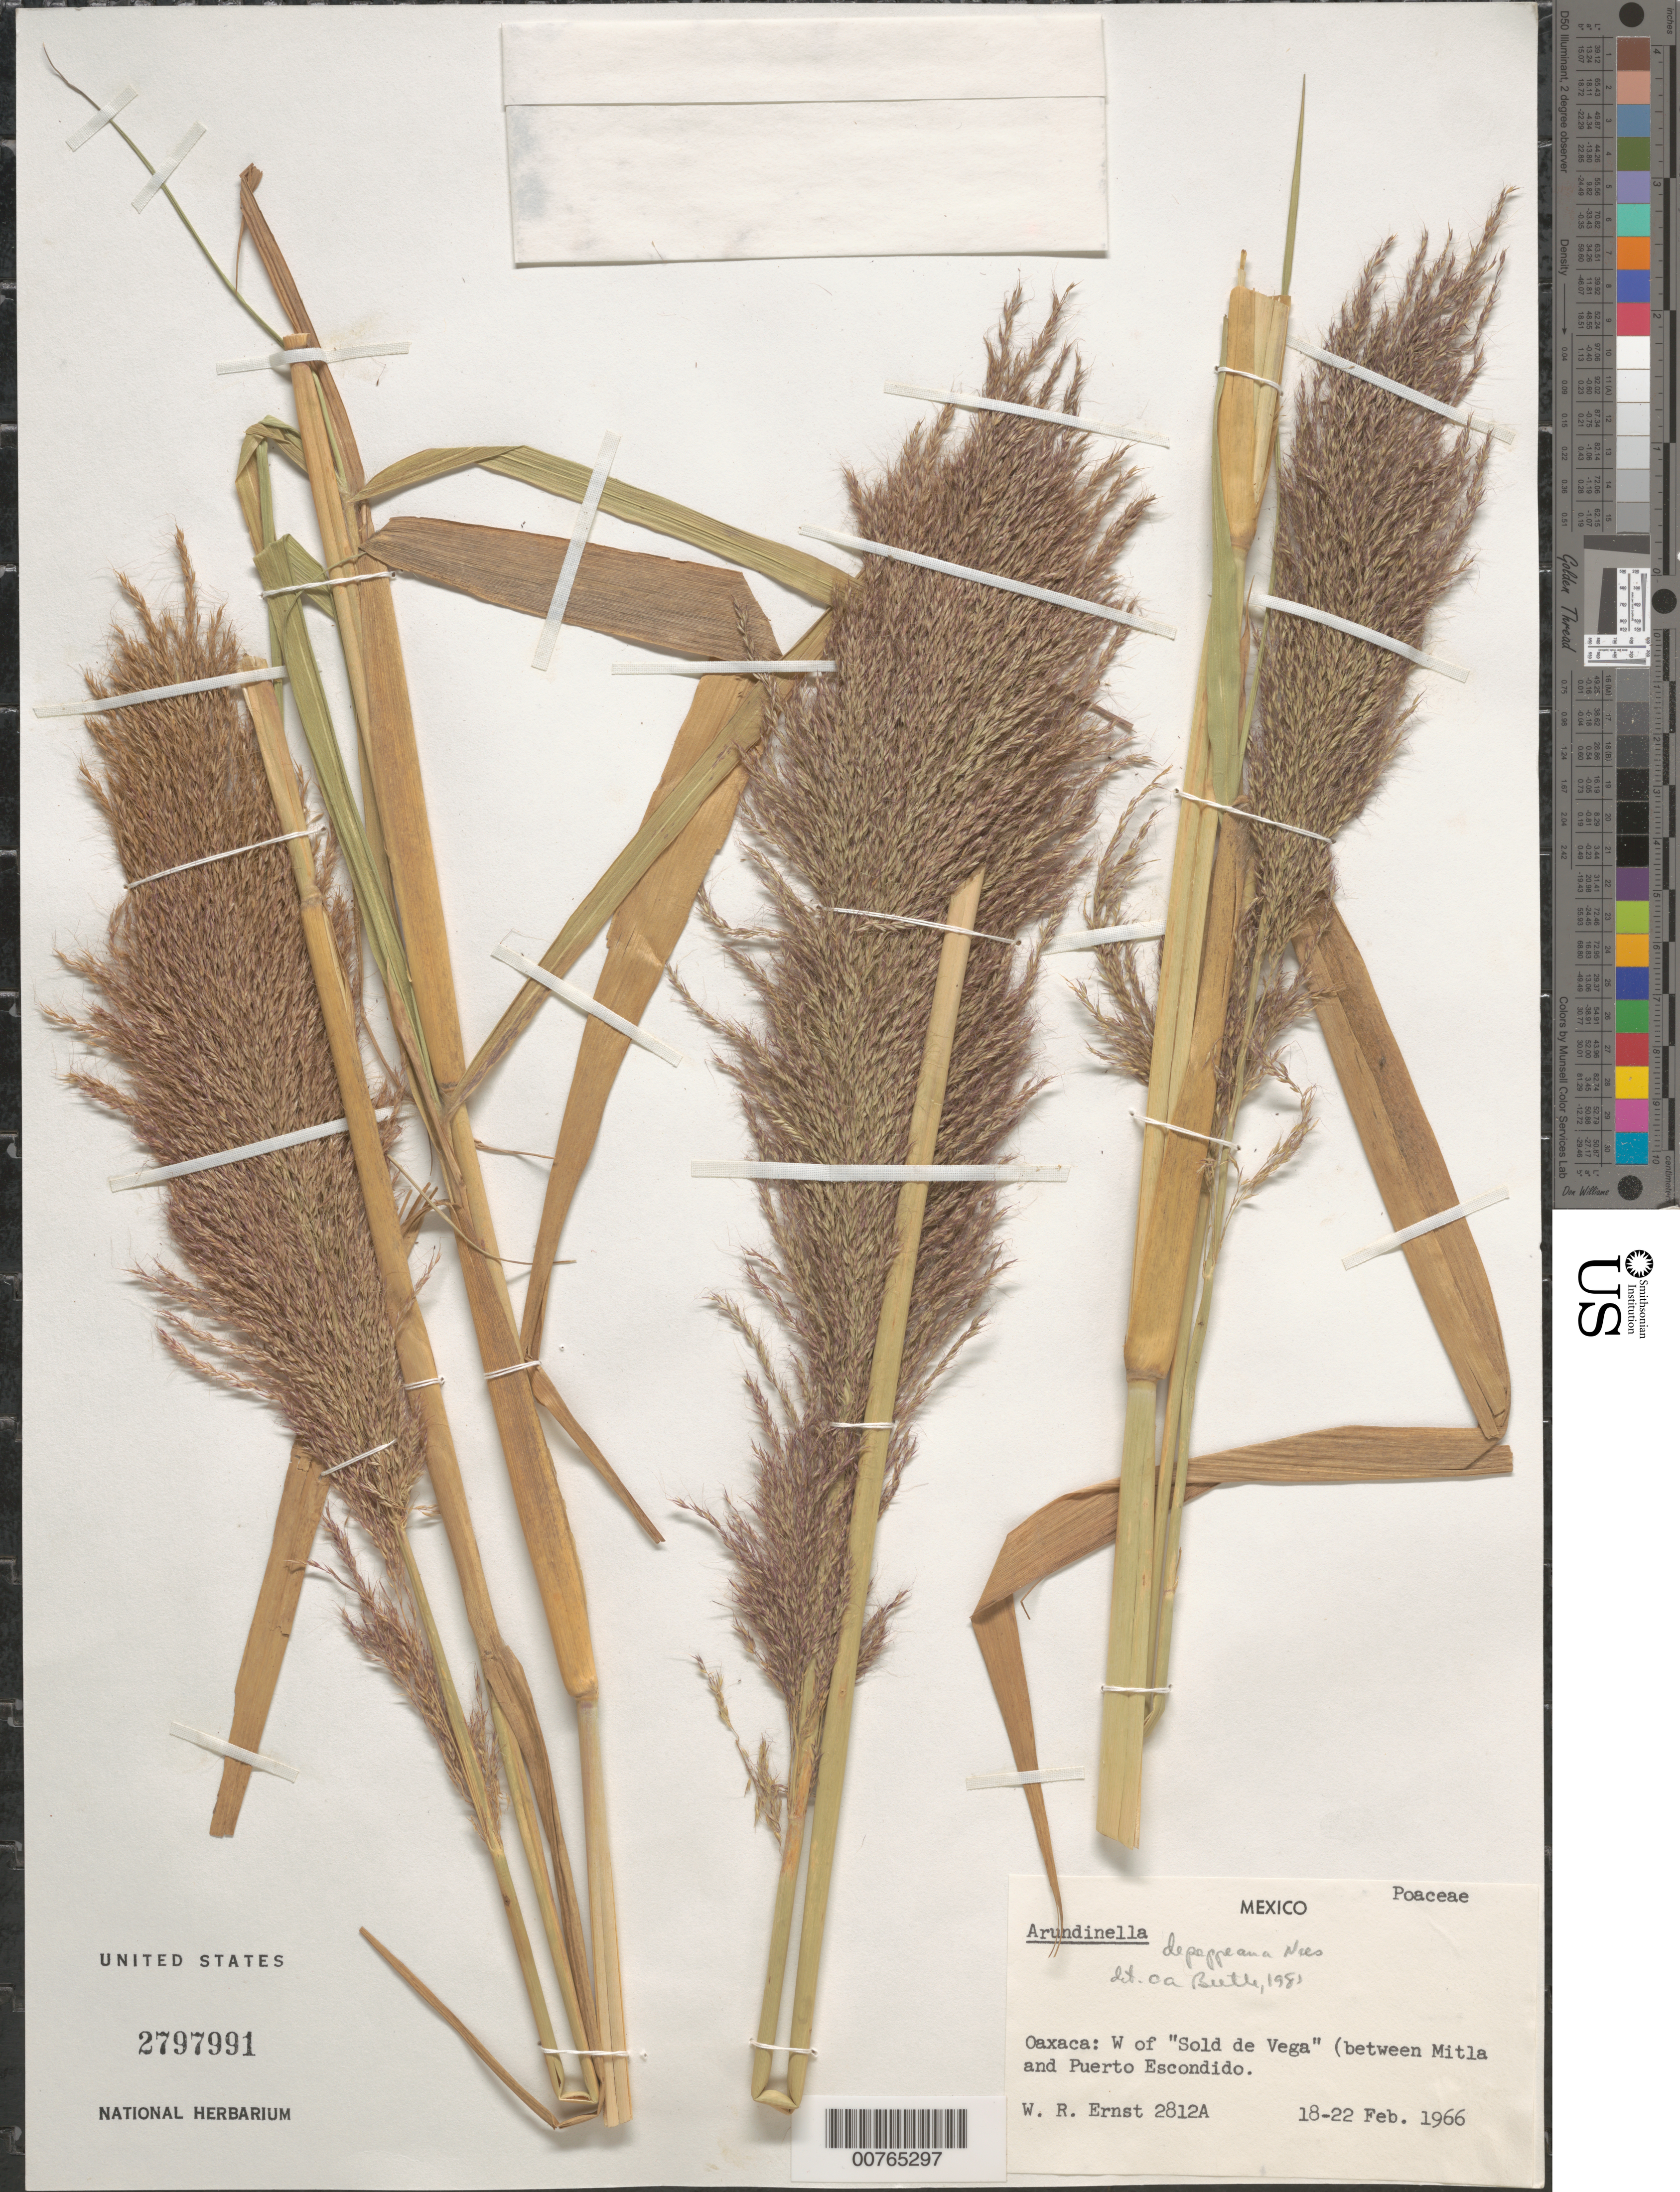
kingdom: Plantae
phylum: Tracheophyta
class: Liliopsida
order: Poales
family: Poaceae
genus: Arundinella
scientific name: Arundinella deppeana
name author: Nees ex Steud.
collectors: W. R. Ernst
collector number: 2812A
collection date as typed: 18 Feb 1966 to 22 Feb 1966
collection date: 1966-02-18/1966-02-22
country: Mexico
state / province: Oaxaca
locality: W of Sold. de Vega (between Mitla and Puerto Escondido)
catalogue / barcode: US 2797991